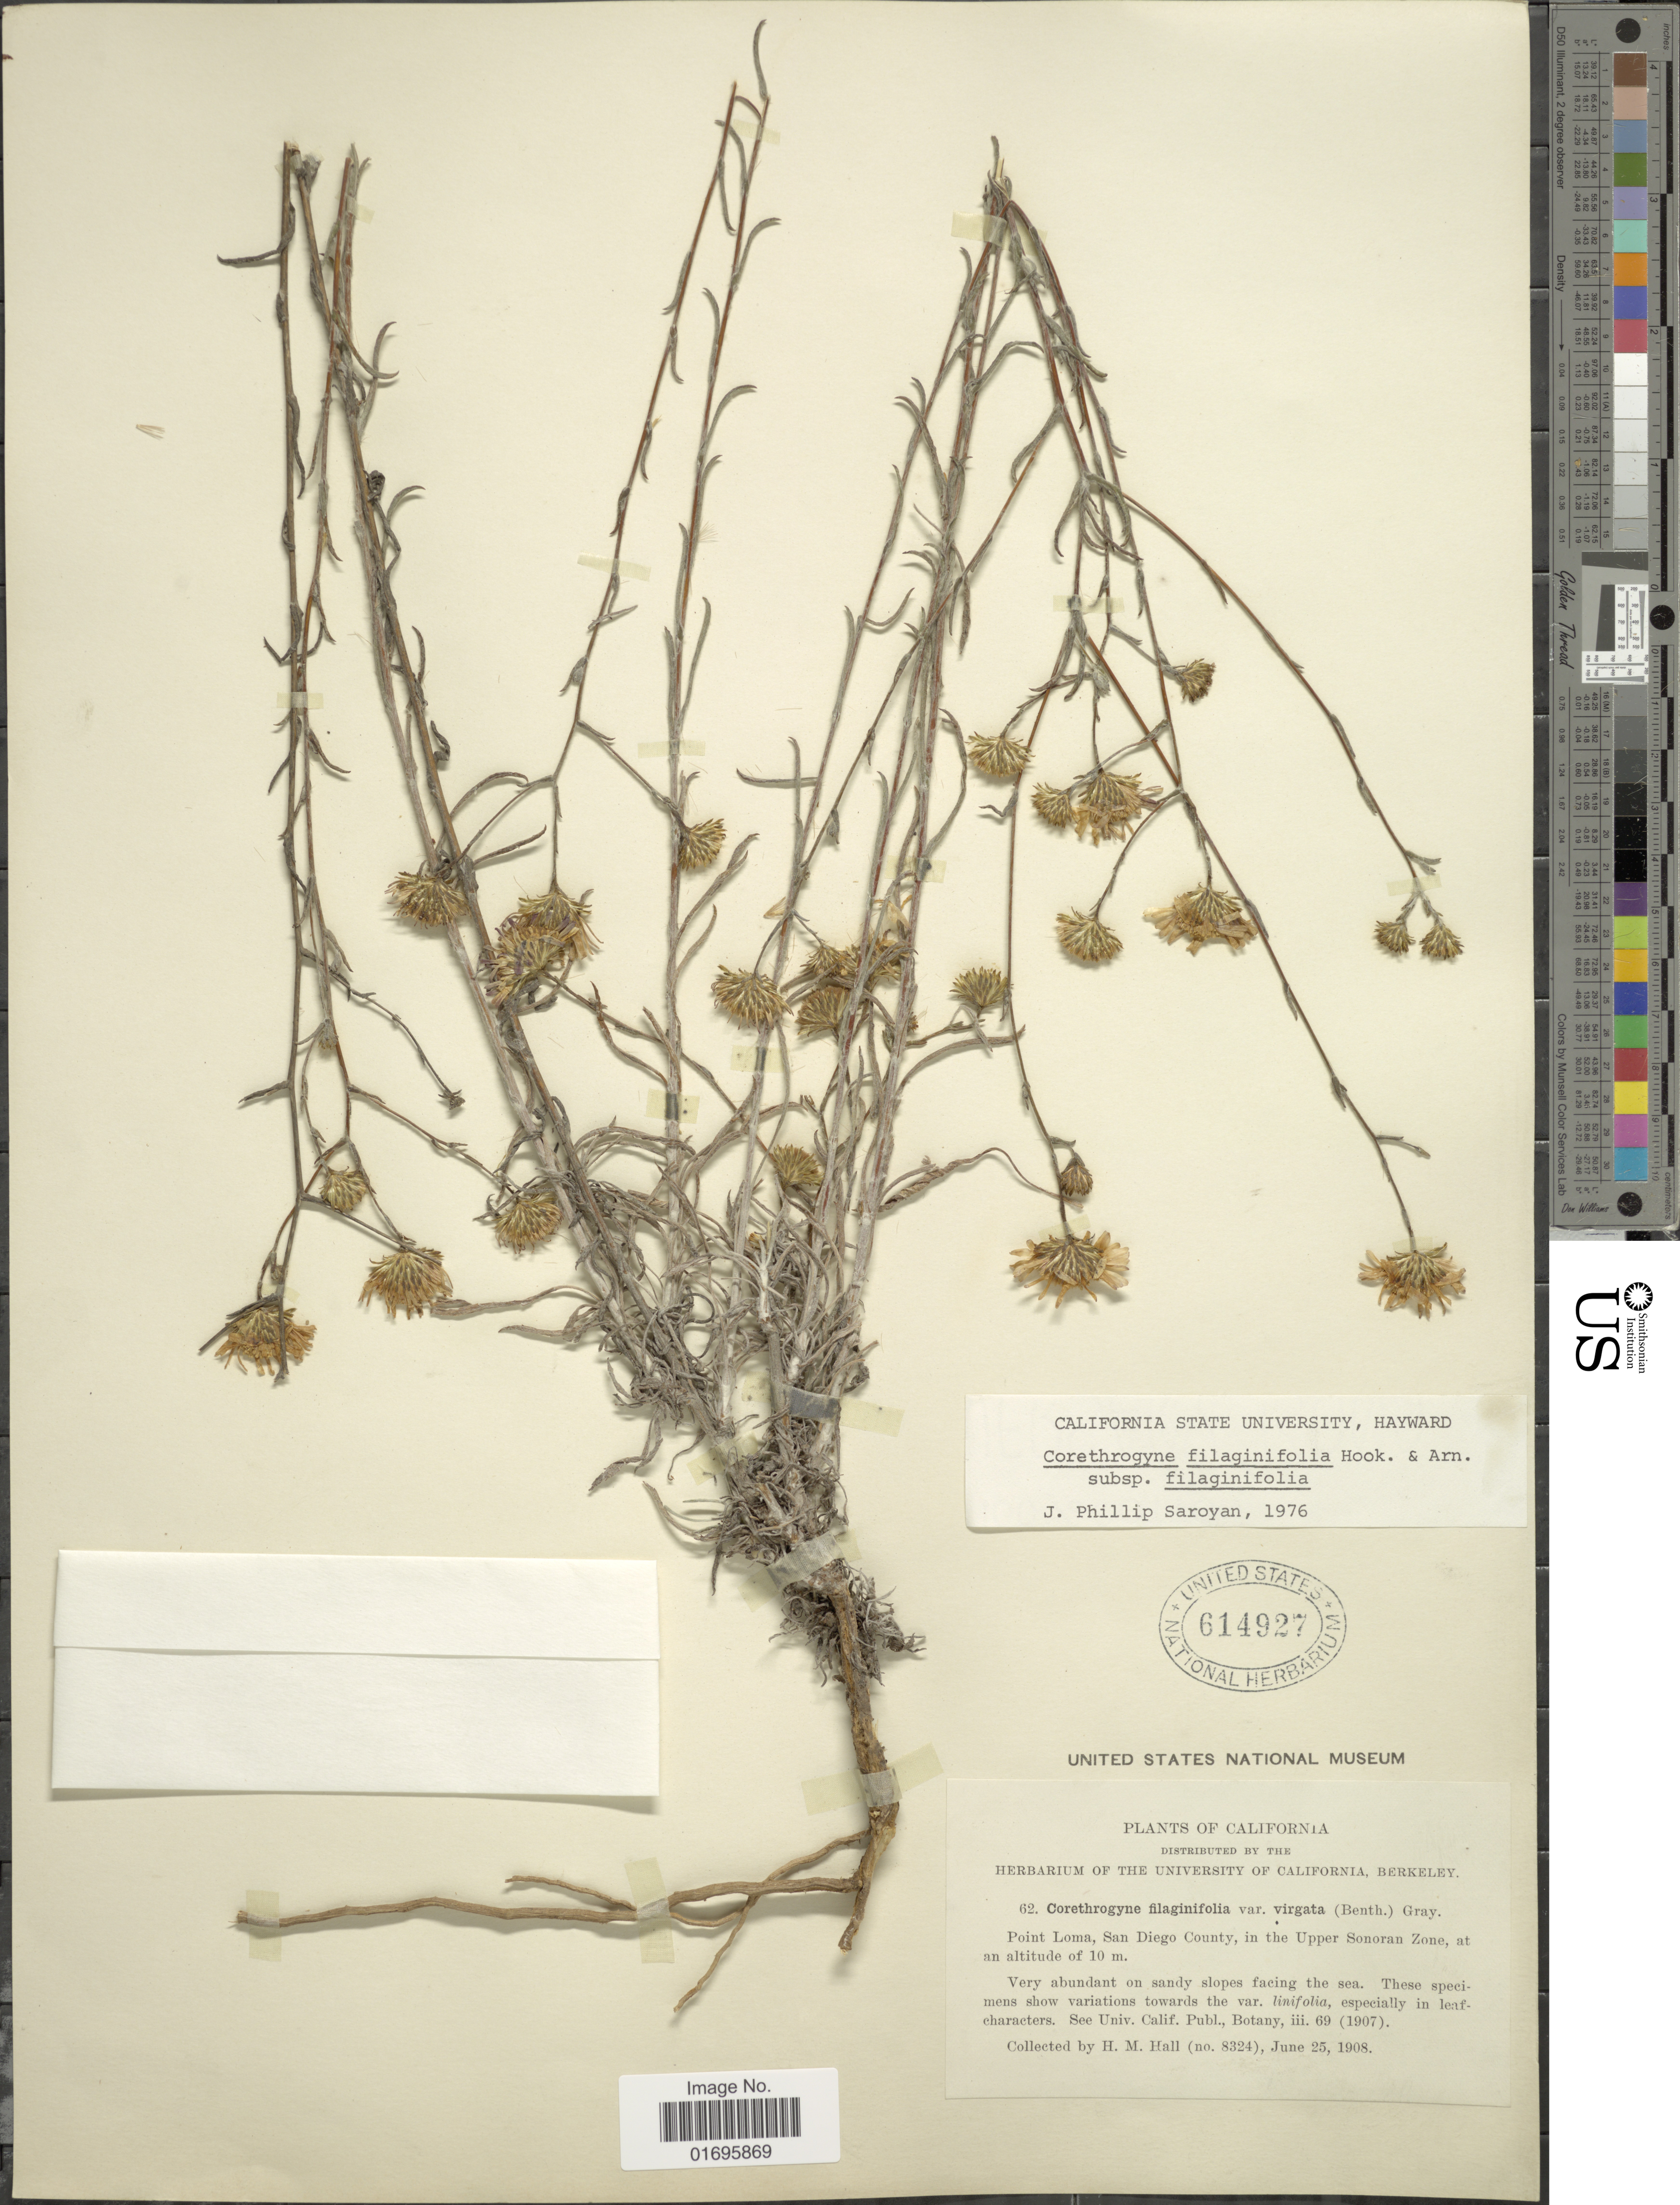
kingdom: Plantae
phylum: Tracheophyta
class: Magnoliopsida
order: Asterales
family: Asteraceae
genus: Corethrogyne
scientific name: Corethrogyne filaginifolia var. filaginifolia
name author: (Hook.) Nutt.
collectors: H. M. Hall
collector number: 8324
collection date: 1908-06-25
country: United States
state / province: California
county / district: San Diego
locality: Point Loma, San Diego County, in the Upper Sonoran Zone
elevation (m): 10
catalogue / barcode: US 614927